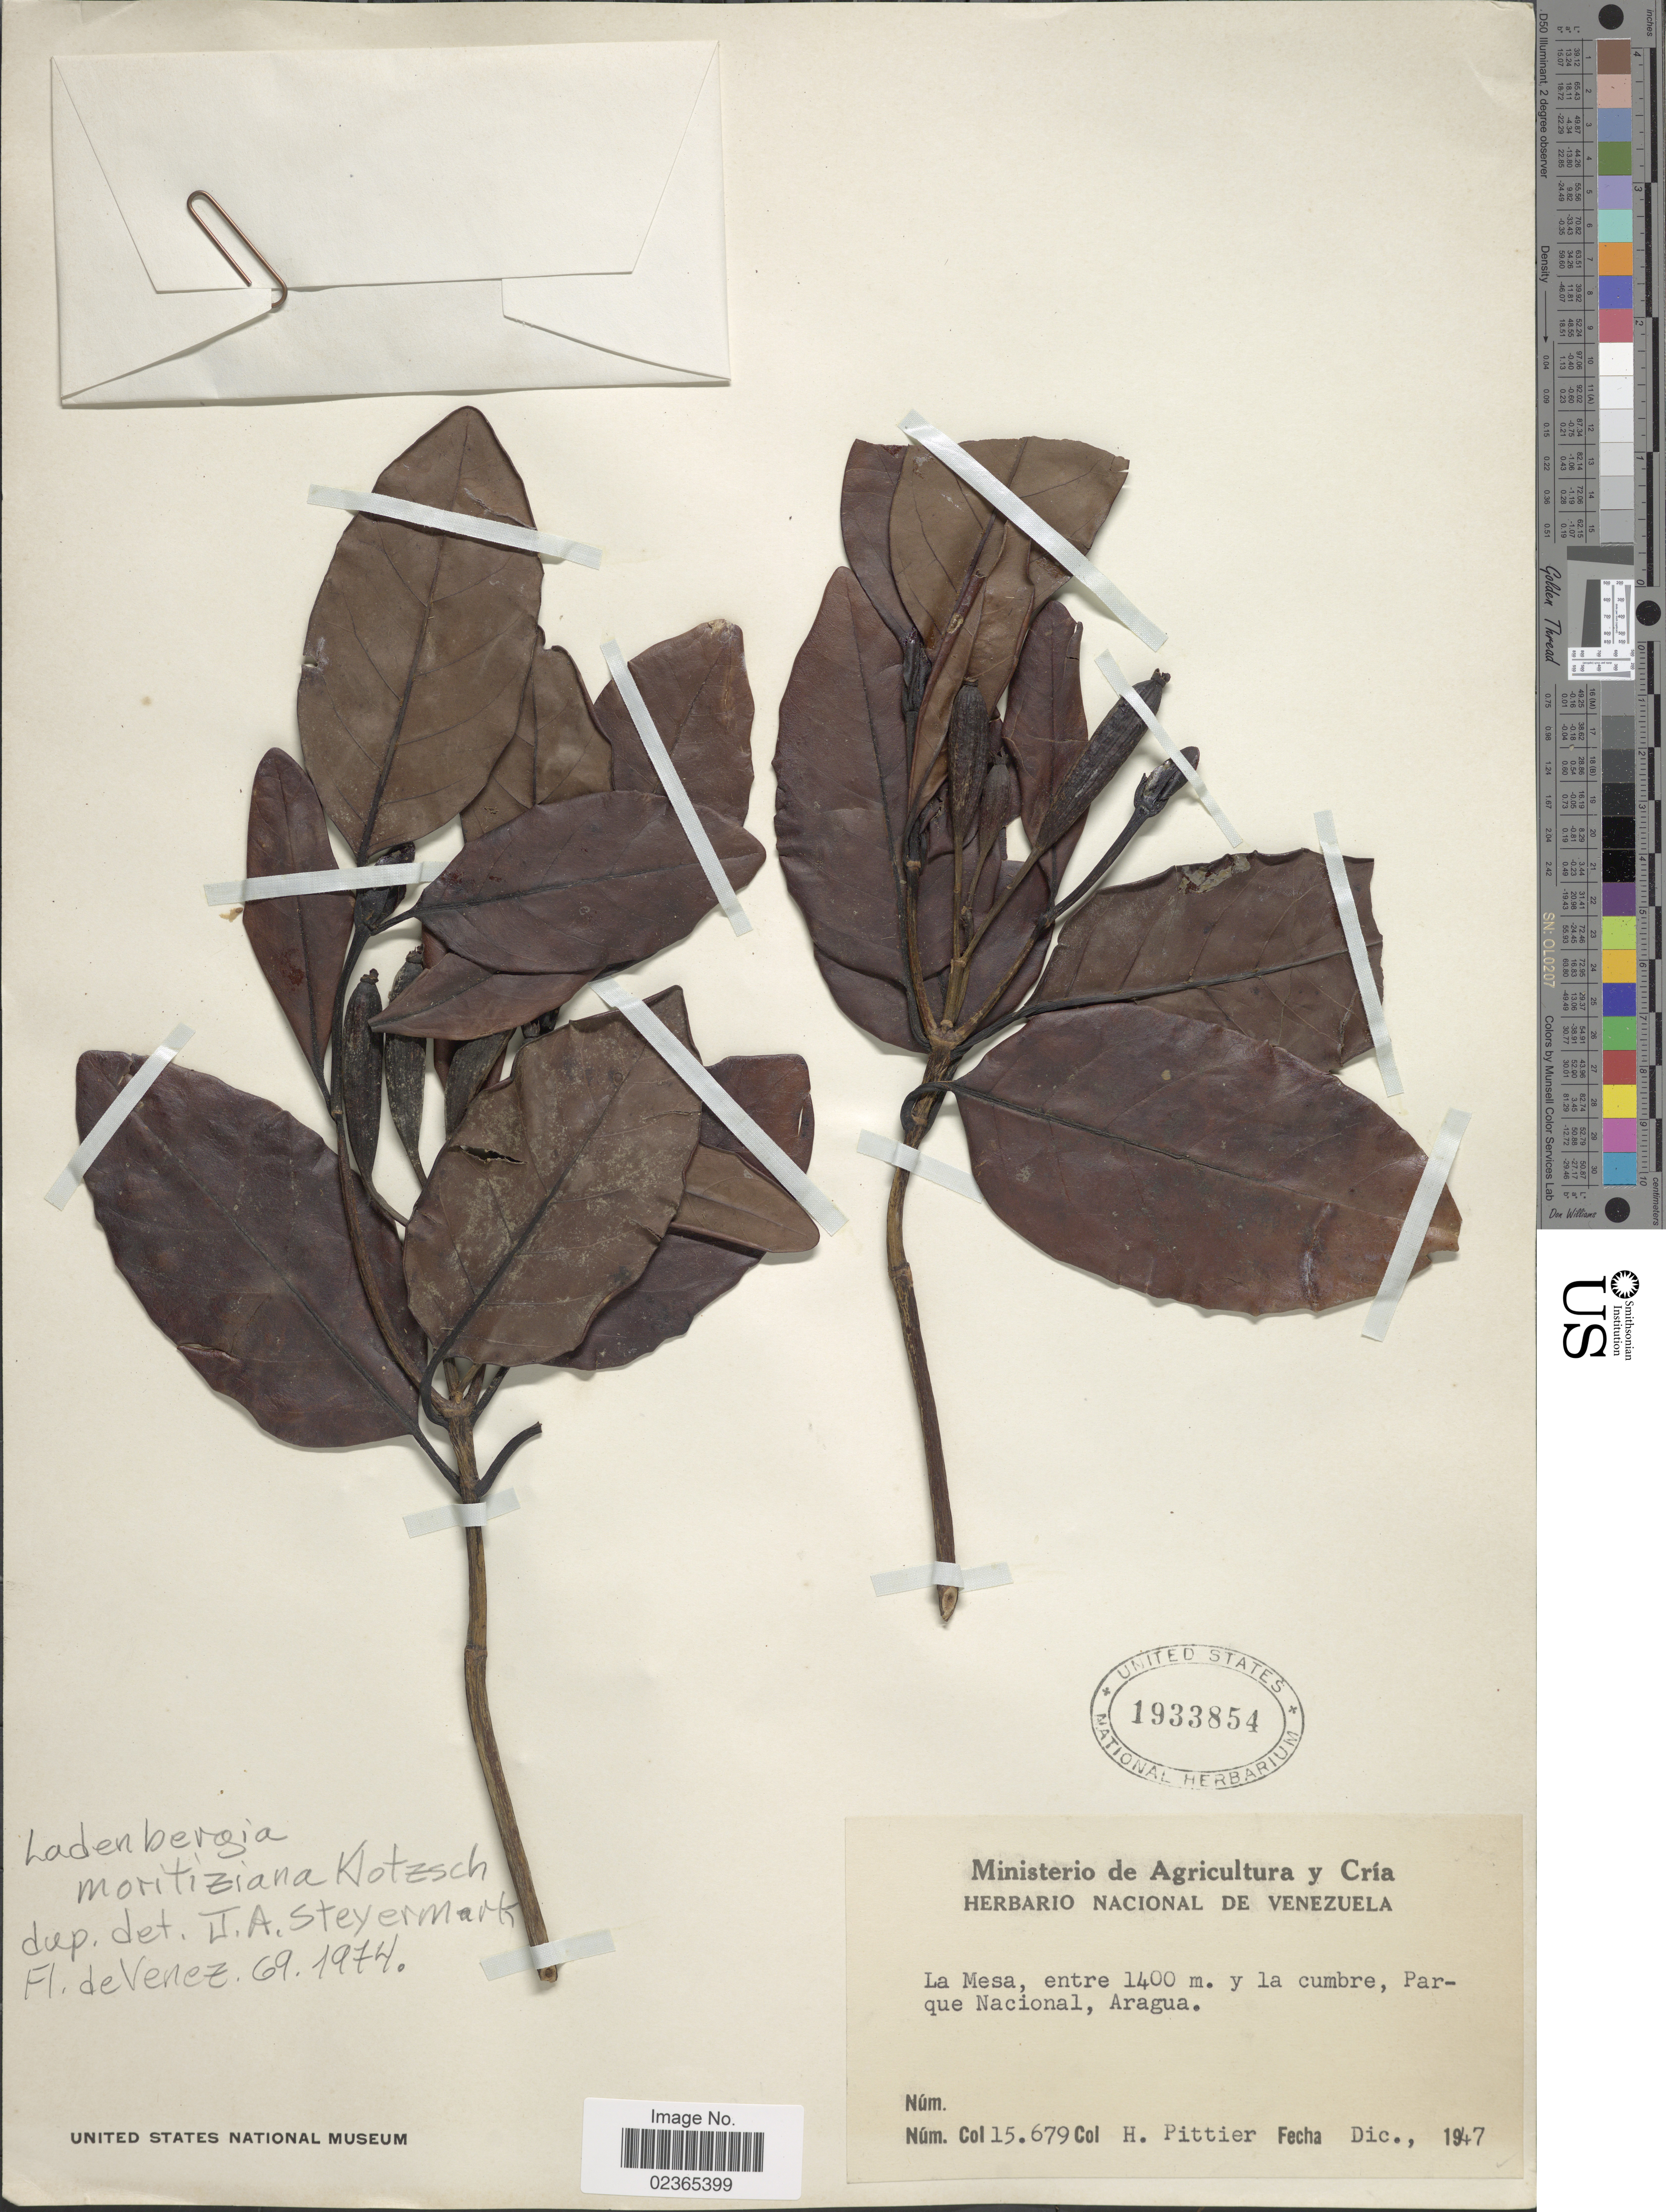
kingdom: Plantae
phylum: Tracheophyta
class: Magnoliopsida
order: Gentianales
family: Rubiaceae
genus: Ladenbergia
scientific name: Ladenbergia moritziana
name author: Klotzsch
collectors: H. F. Pittier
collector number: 15679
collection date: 1947-12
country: Venezuela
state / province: Aragua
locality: La Mesa y la cumbre, Parque Nacional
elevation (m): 1400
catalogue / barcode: US 1933854